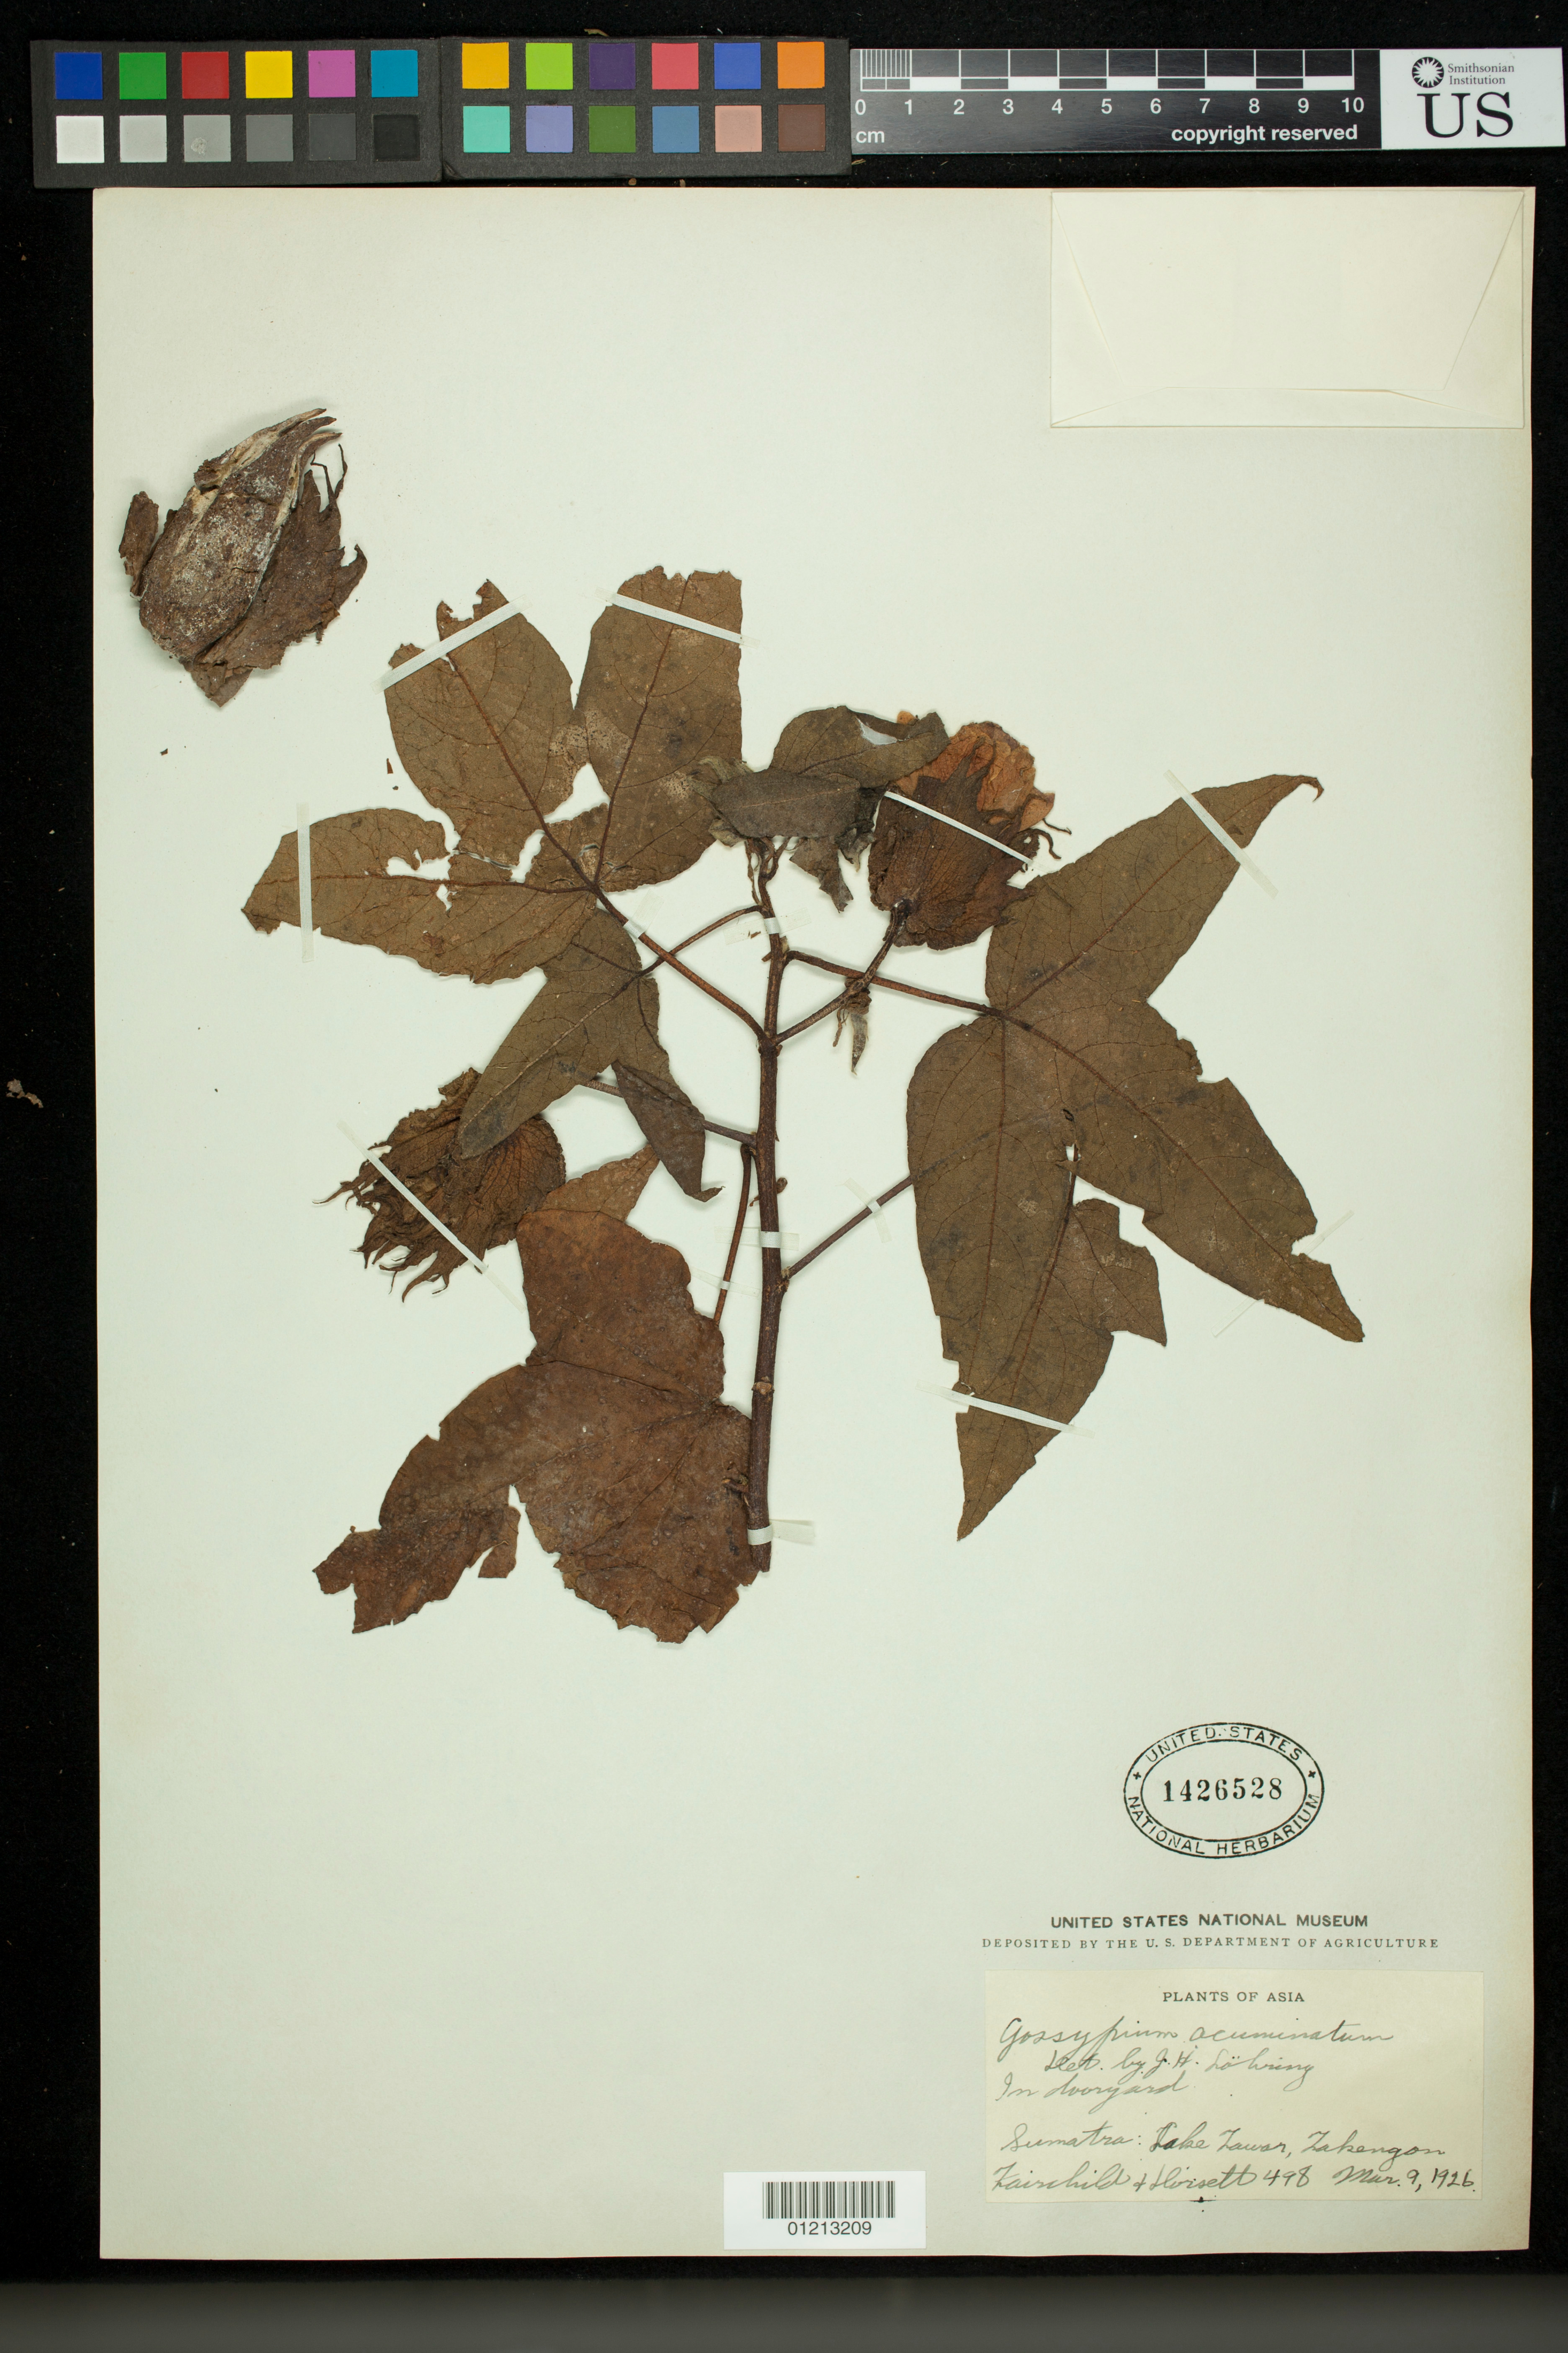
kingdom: Plantae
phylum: Tracheophyta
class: Magnoliopsida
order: Malvales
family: Malvaceae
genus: Gossypium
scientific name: Gossypium acuminatum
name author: Roxb. ex G. Don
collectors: D. G. Fairchild & -- Dorsett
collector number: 498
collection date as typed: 03 Sep 1926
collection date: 1926-09-03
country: Indonesia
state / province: Sumatra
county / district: Aceh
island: Sumatra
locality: Sumatra: Lake Tawar, Takengon.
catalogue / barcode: US 1426528